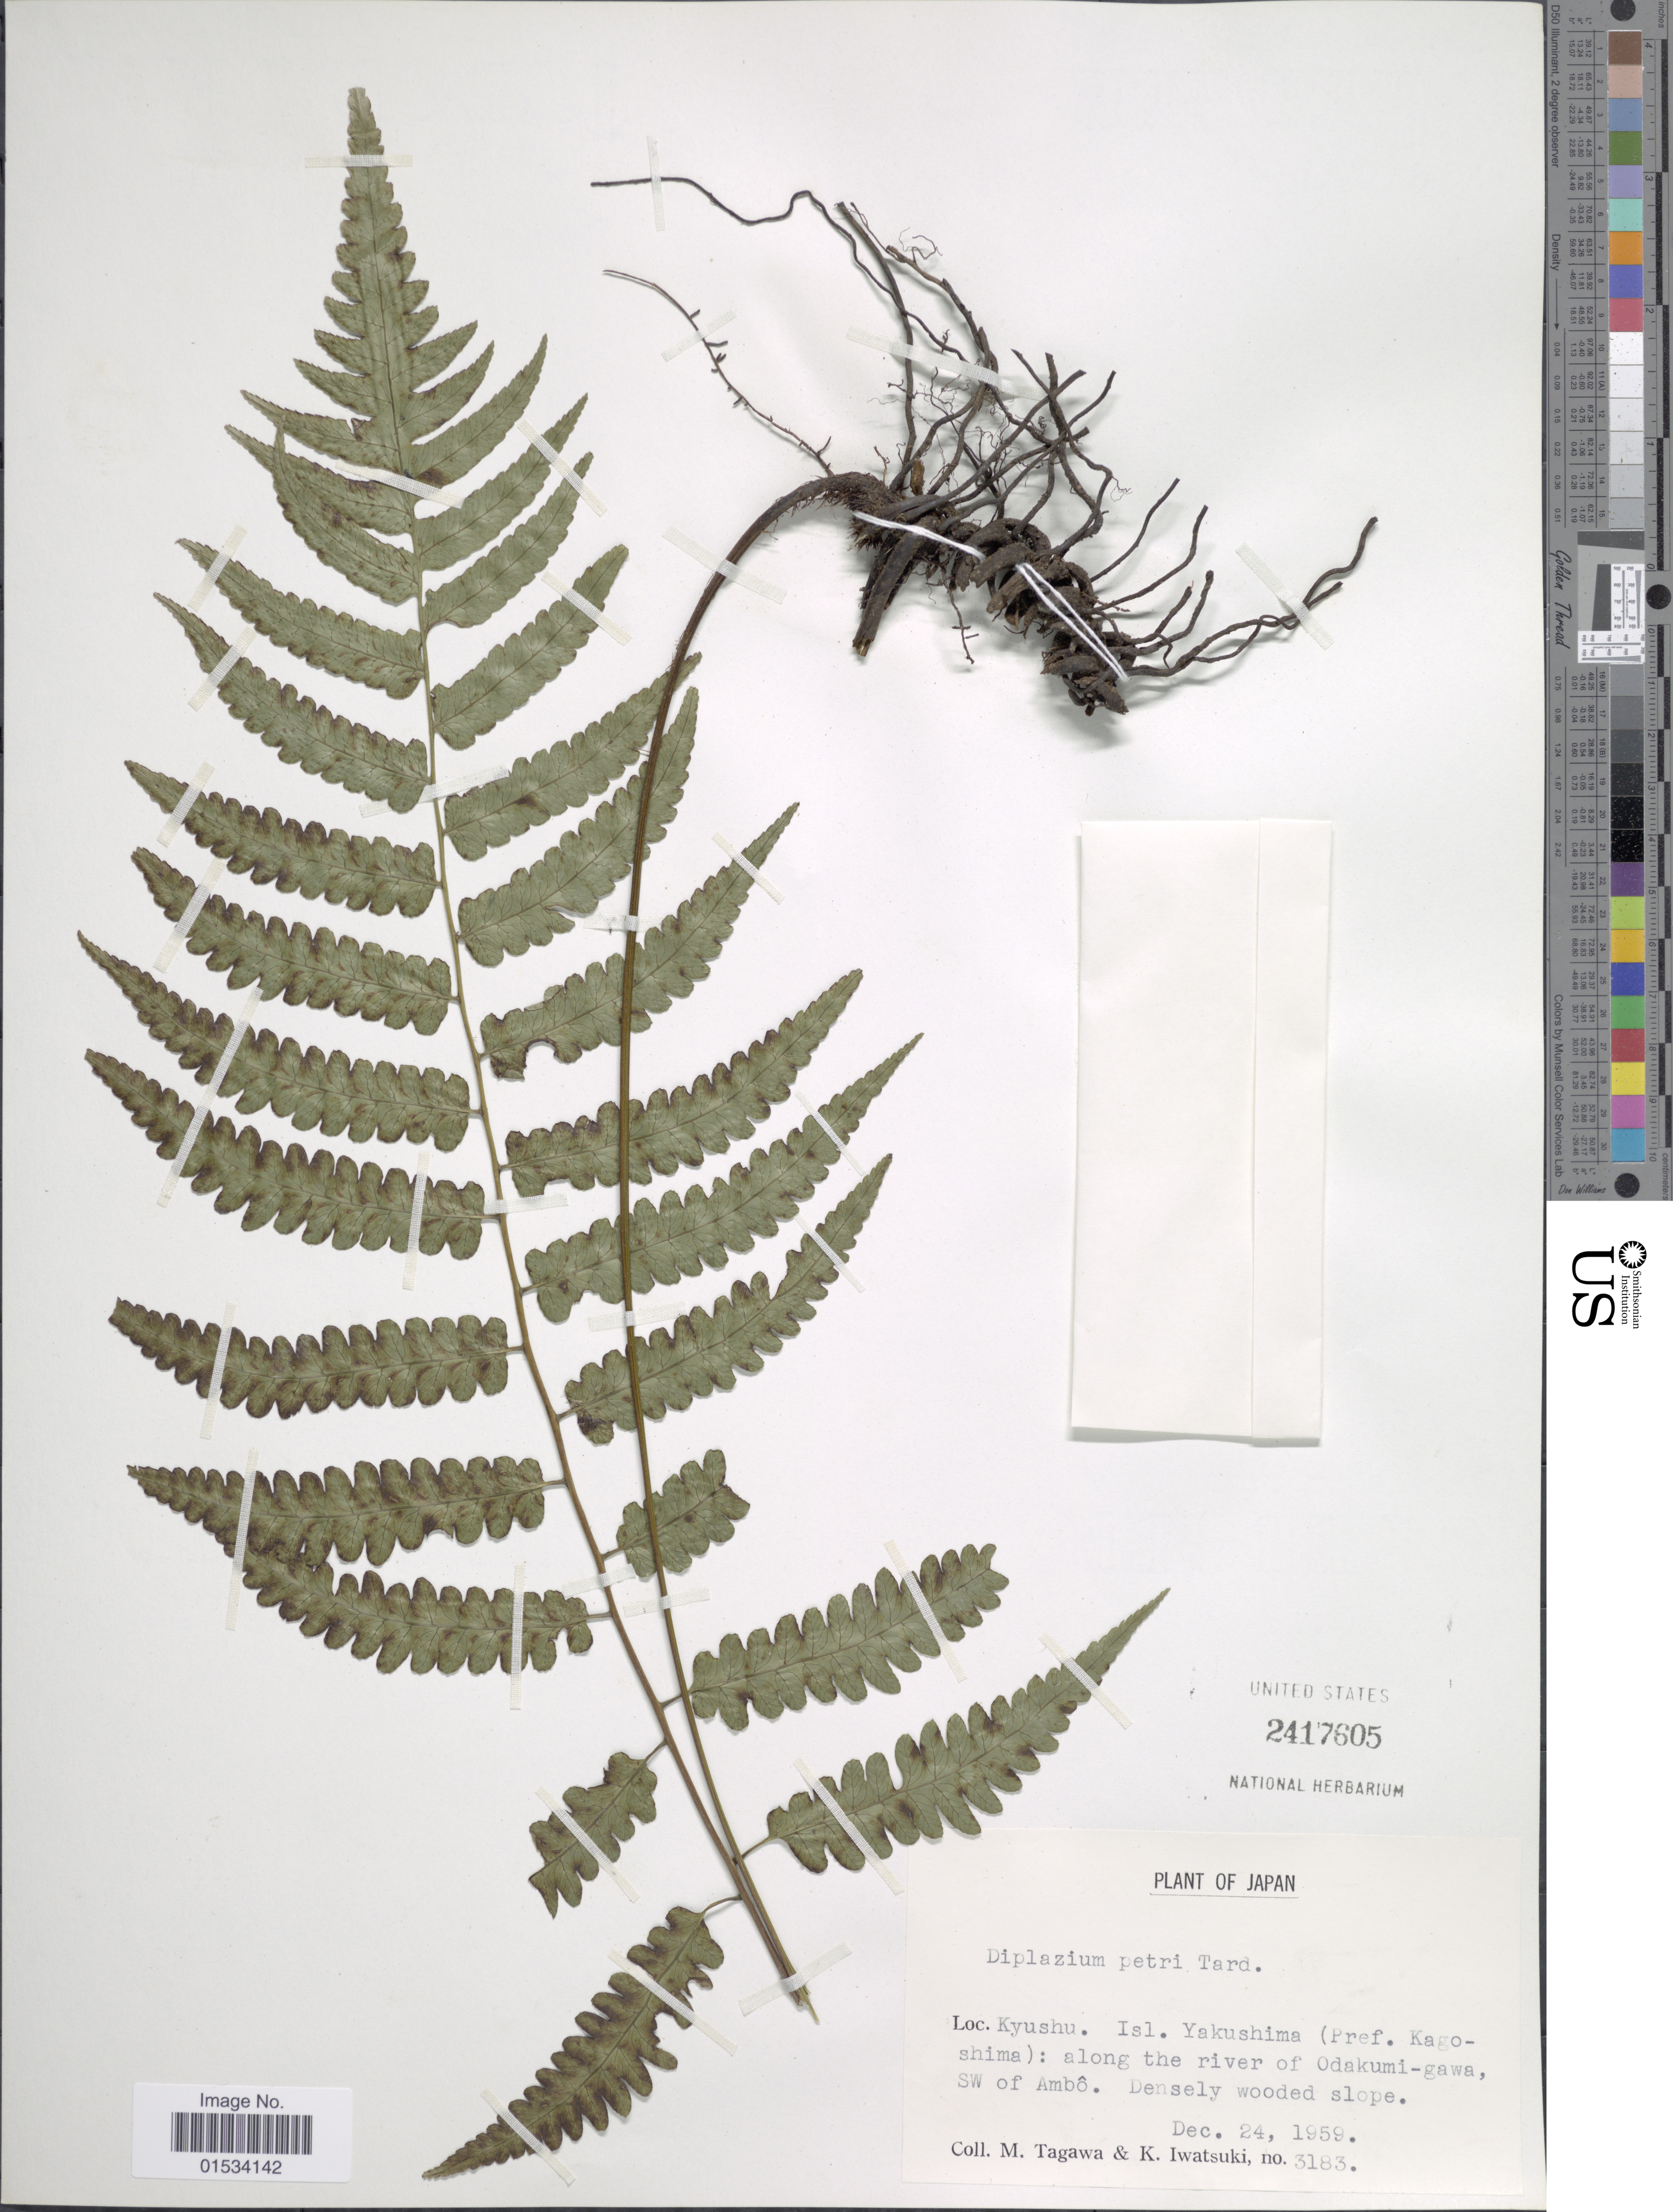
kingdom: Plantae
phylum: Tracheophyta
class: Polypodiopsida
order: Polypodiales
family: Athyriaceae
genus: Diplazium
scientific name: Diplazium petri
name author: Tardieu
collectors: M. Tagawa & K. Iwatsuki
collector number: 3183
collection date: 1959-12-24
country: Japan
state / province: Kagosima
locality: Kyushu. Isl. Yakushima, along the river of Odakumi-gawa SW of Ambo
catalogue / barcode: US 2417605